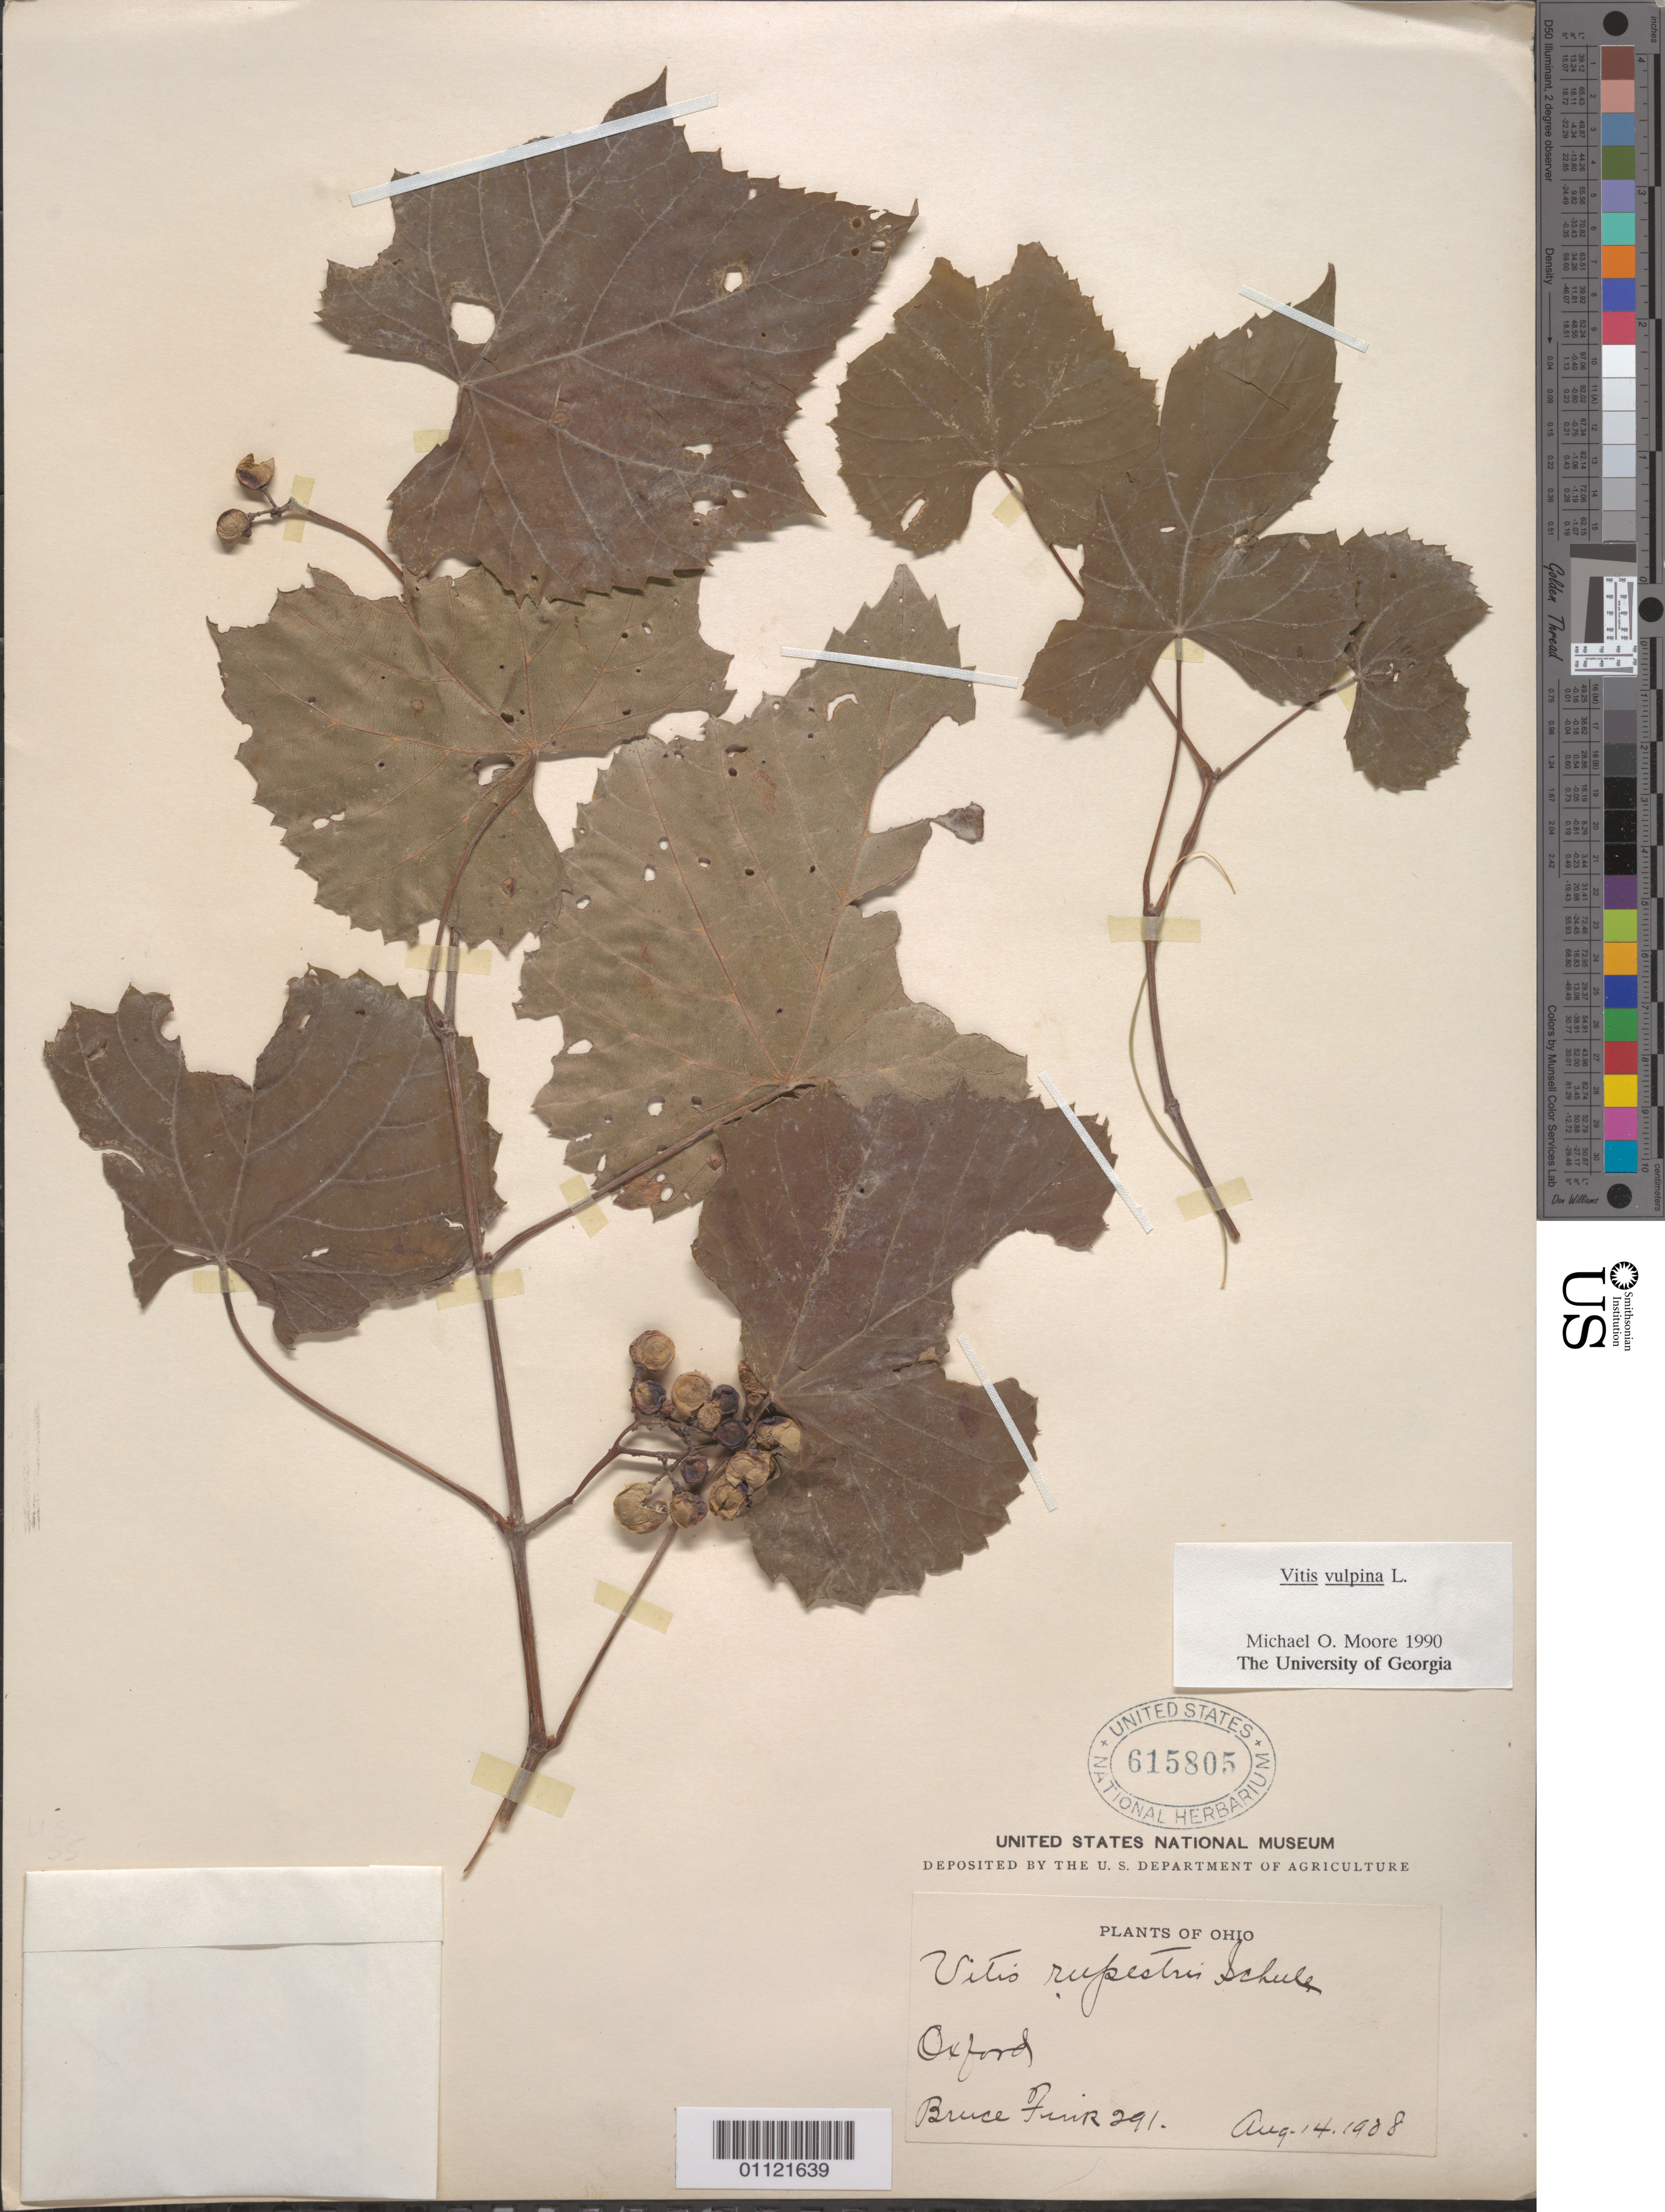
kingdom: Plantae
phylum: Tracheophyta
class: Magnoliopsida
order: Vitales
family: Vitaceae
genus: Vitis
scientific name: Vitis vulpina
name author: L.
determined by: Moore, M. O.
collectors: B. Fink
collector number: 291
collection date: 1908-08-14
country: United States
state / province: Ohio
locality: Oxford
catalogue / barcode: US 615805